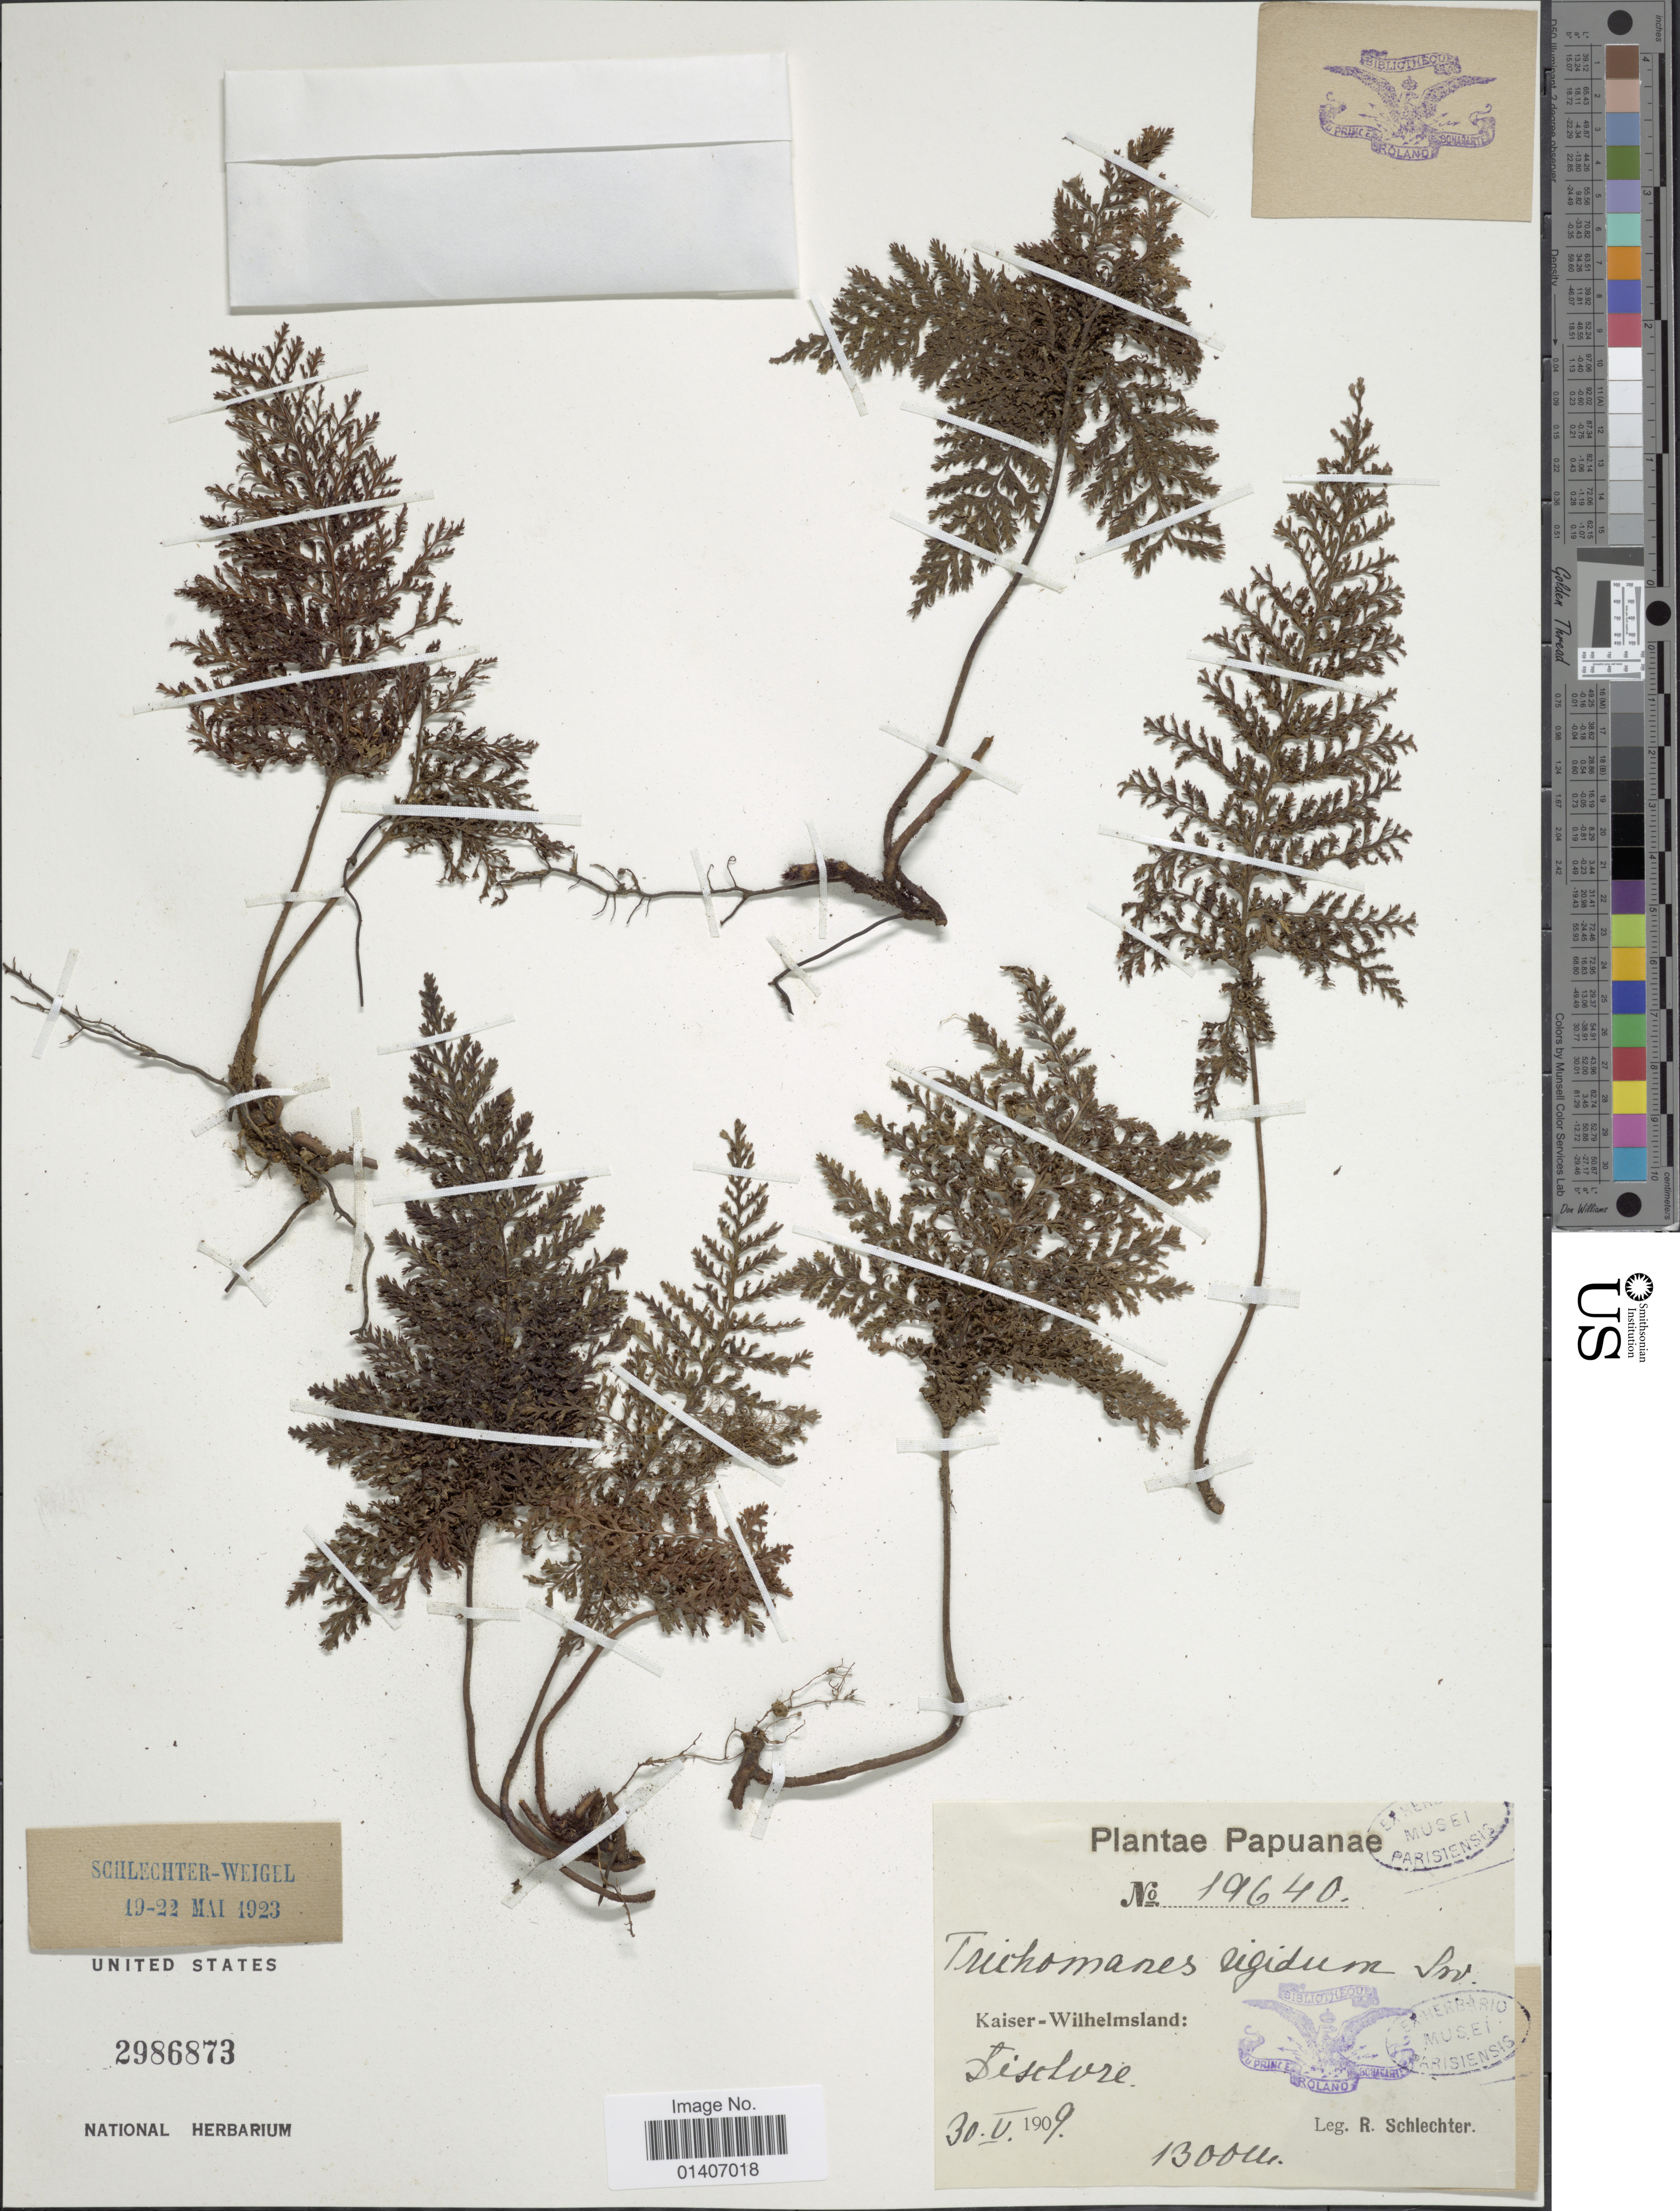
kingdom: Plantae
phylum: Tracheophyta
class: Polypodiopsida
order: Hymenophyllales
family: Hymenophyllaceae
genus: Abrodictyum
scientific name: Abrodictyum rigidum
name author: (Sw.) Ebihara & Dubuisson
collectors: F. R. R. Schlechter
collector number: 19640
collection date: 1909-05-30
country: Papua New Guinea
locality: Papuanae, Kaiser-Wilhelmsland, Dischore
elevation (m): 1300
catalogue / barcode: US 2986873